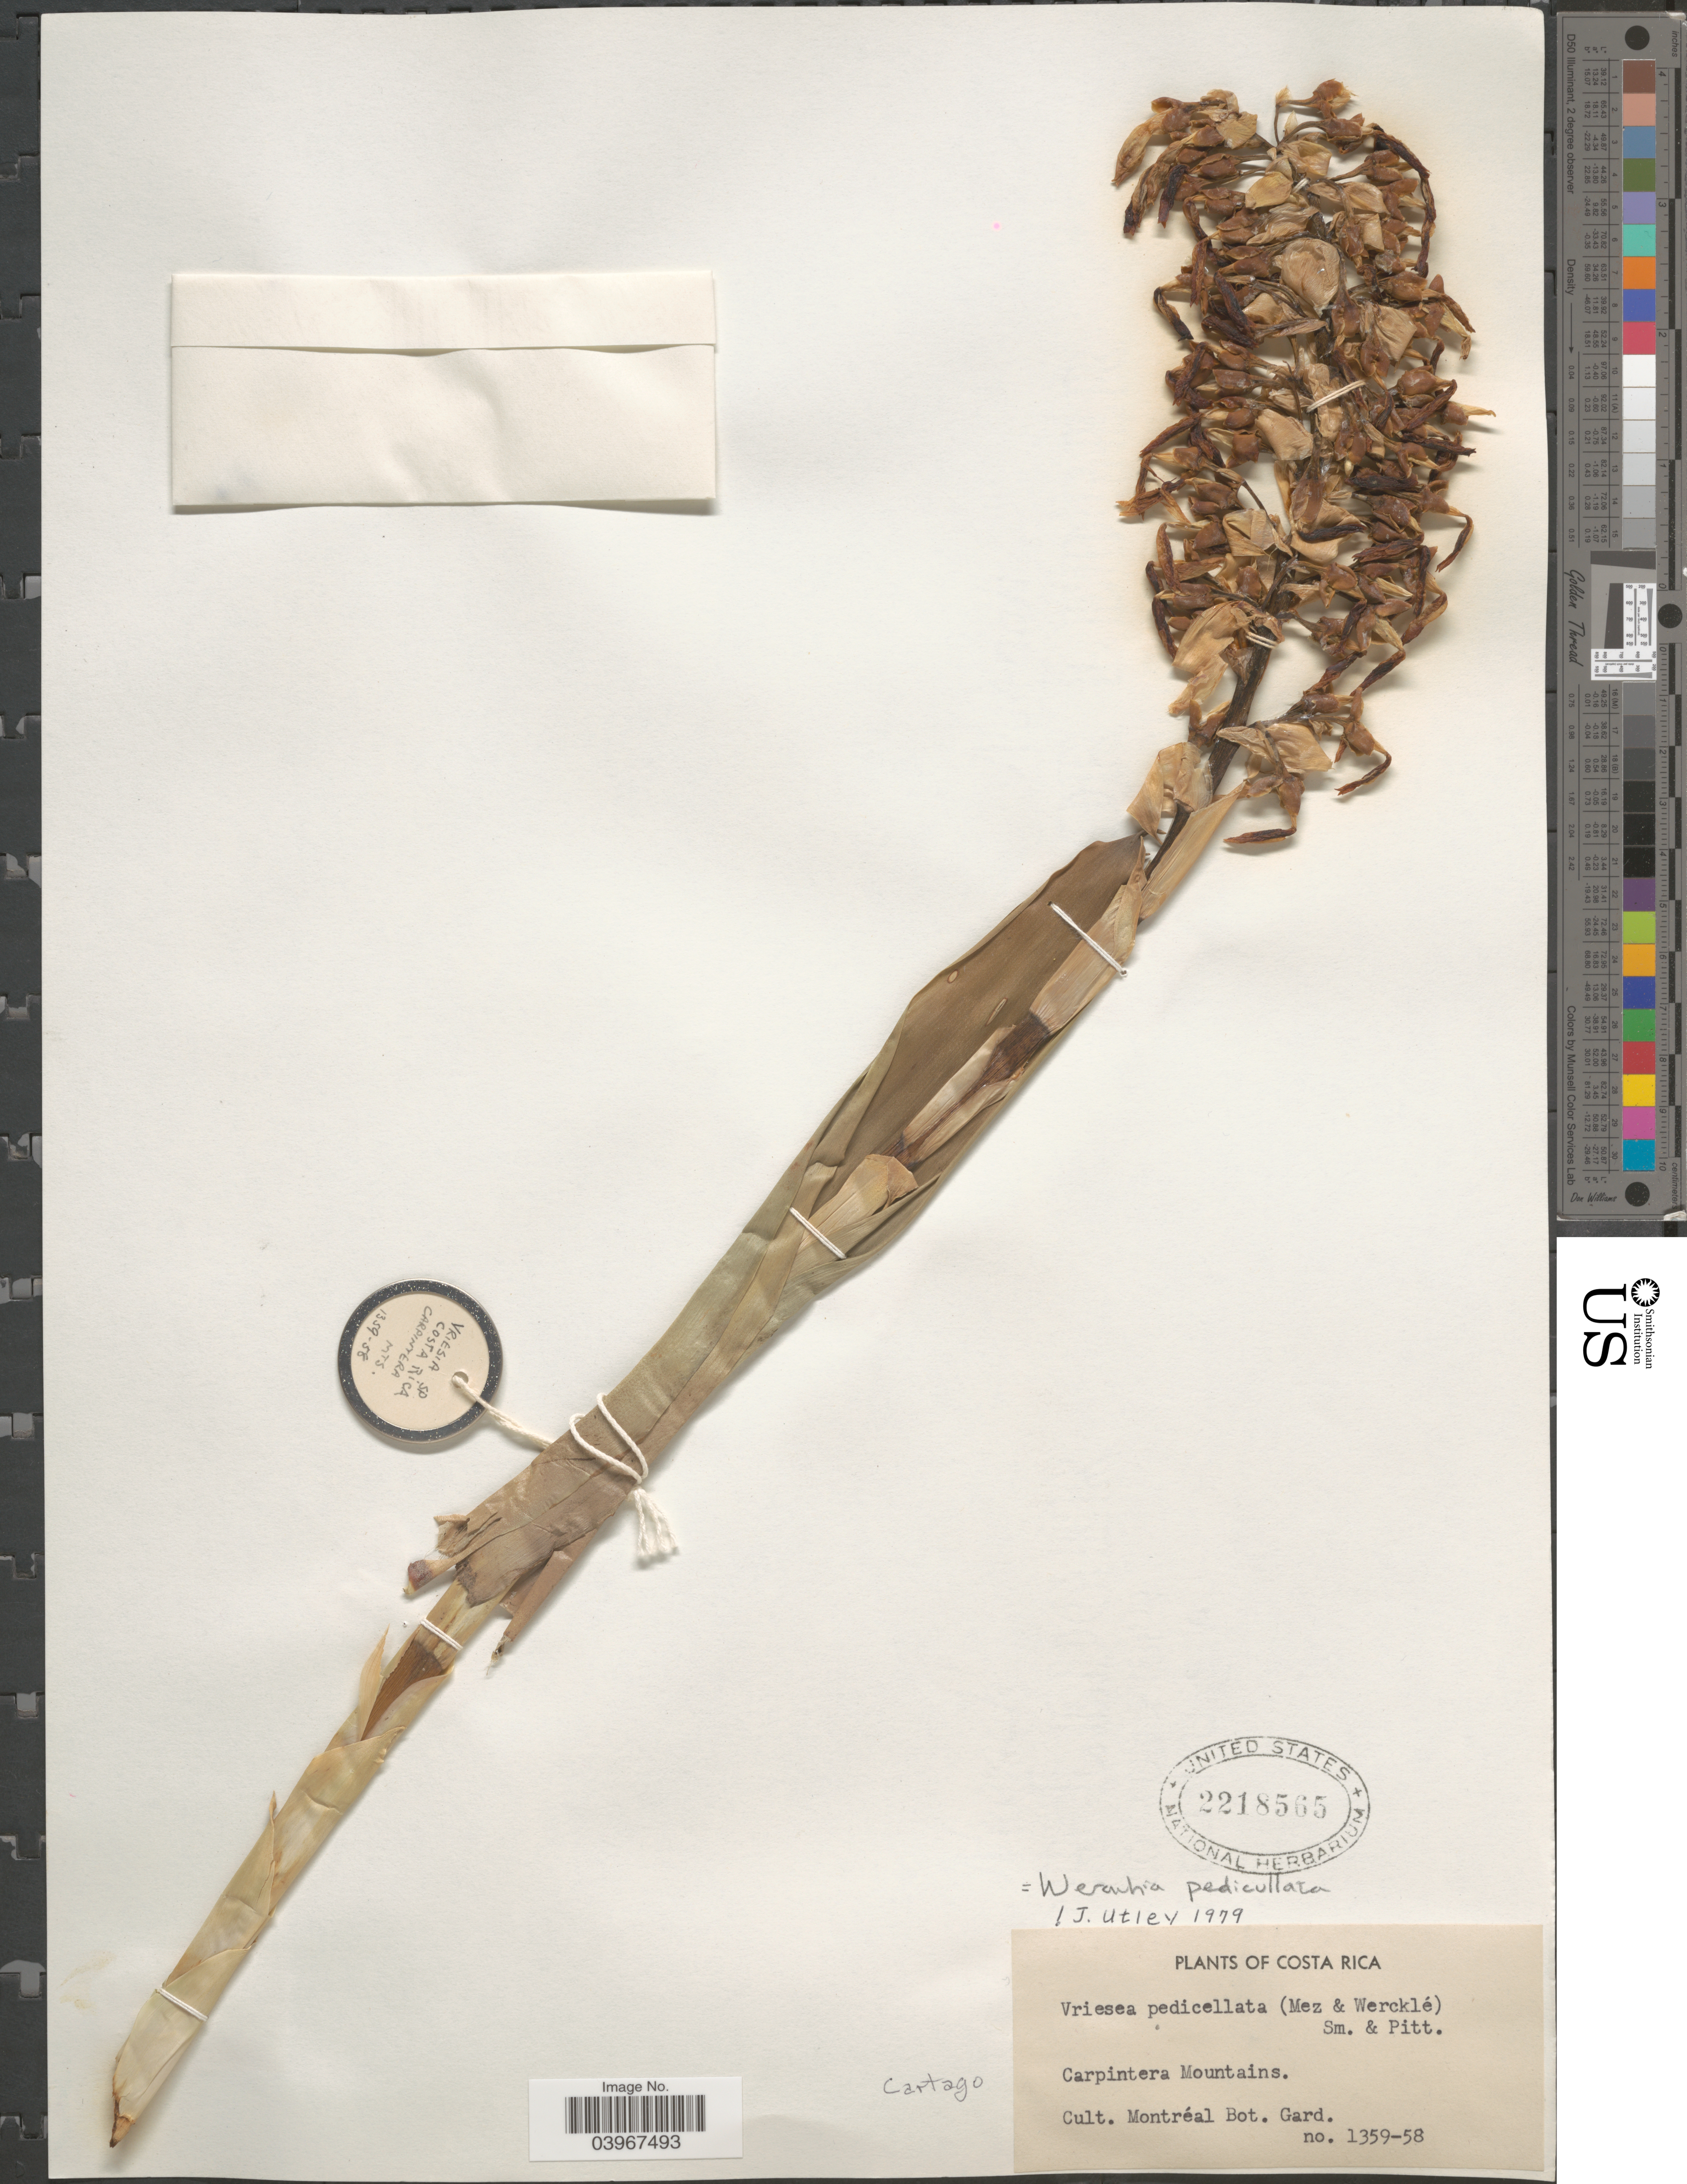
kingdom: Plantae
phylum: Tracheophyta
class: Liliopsida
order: Poales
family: Bromeliaceae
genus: Werauhia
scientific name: Werauhia pedicellata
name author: (Mez & Wercklé) J.R. Grant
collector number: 1359-58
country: Costa Rica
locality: Carpintera Mountains.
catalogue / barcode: US 2218565